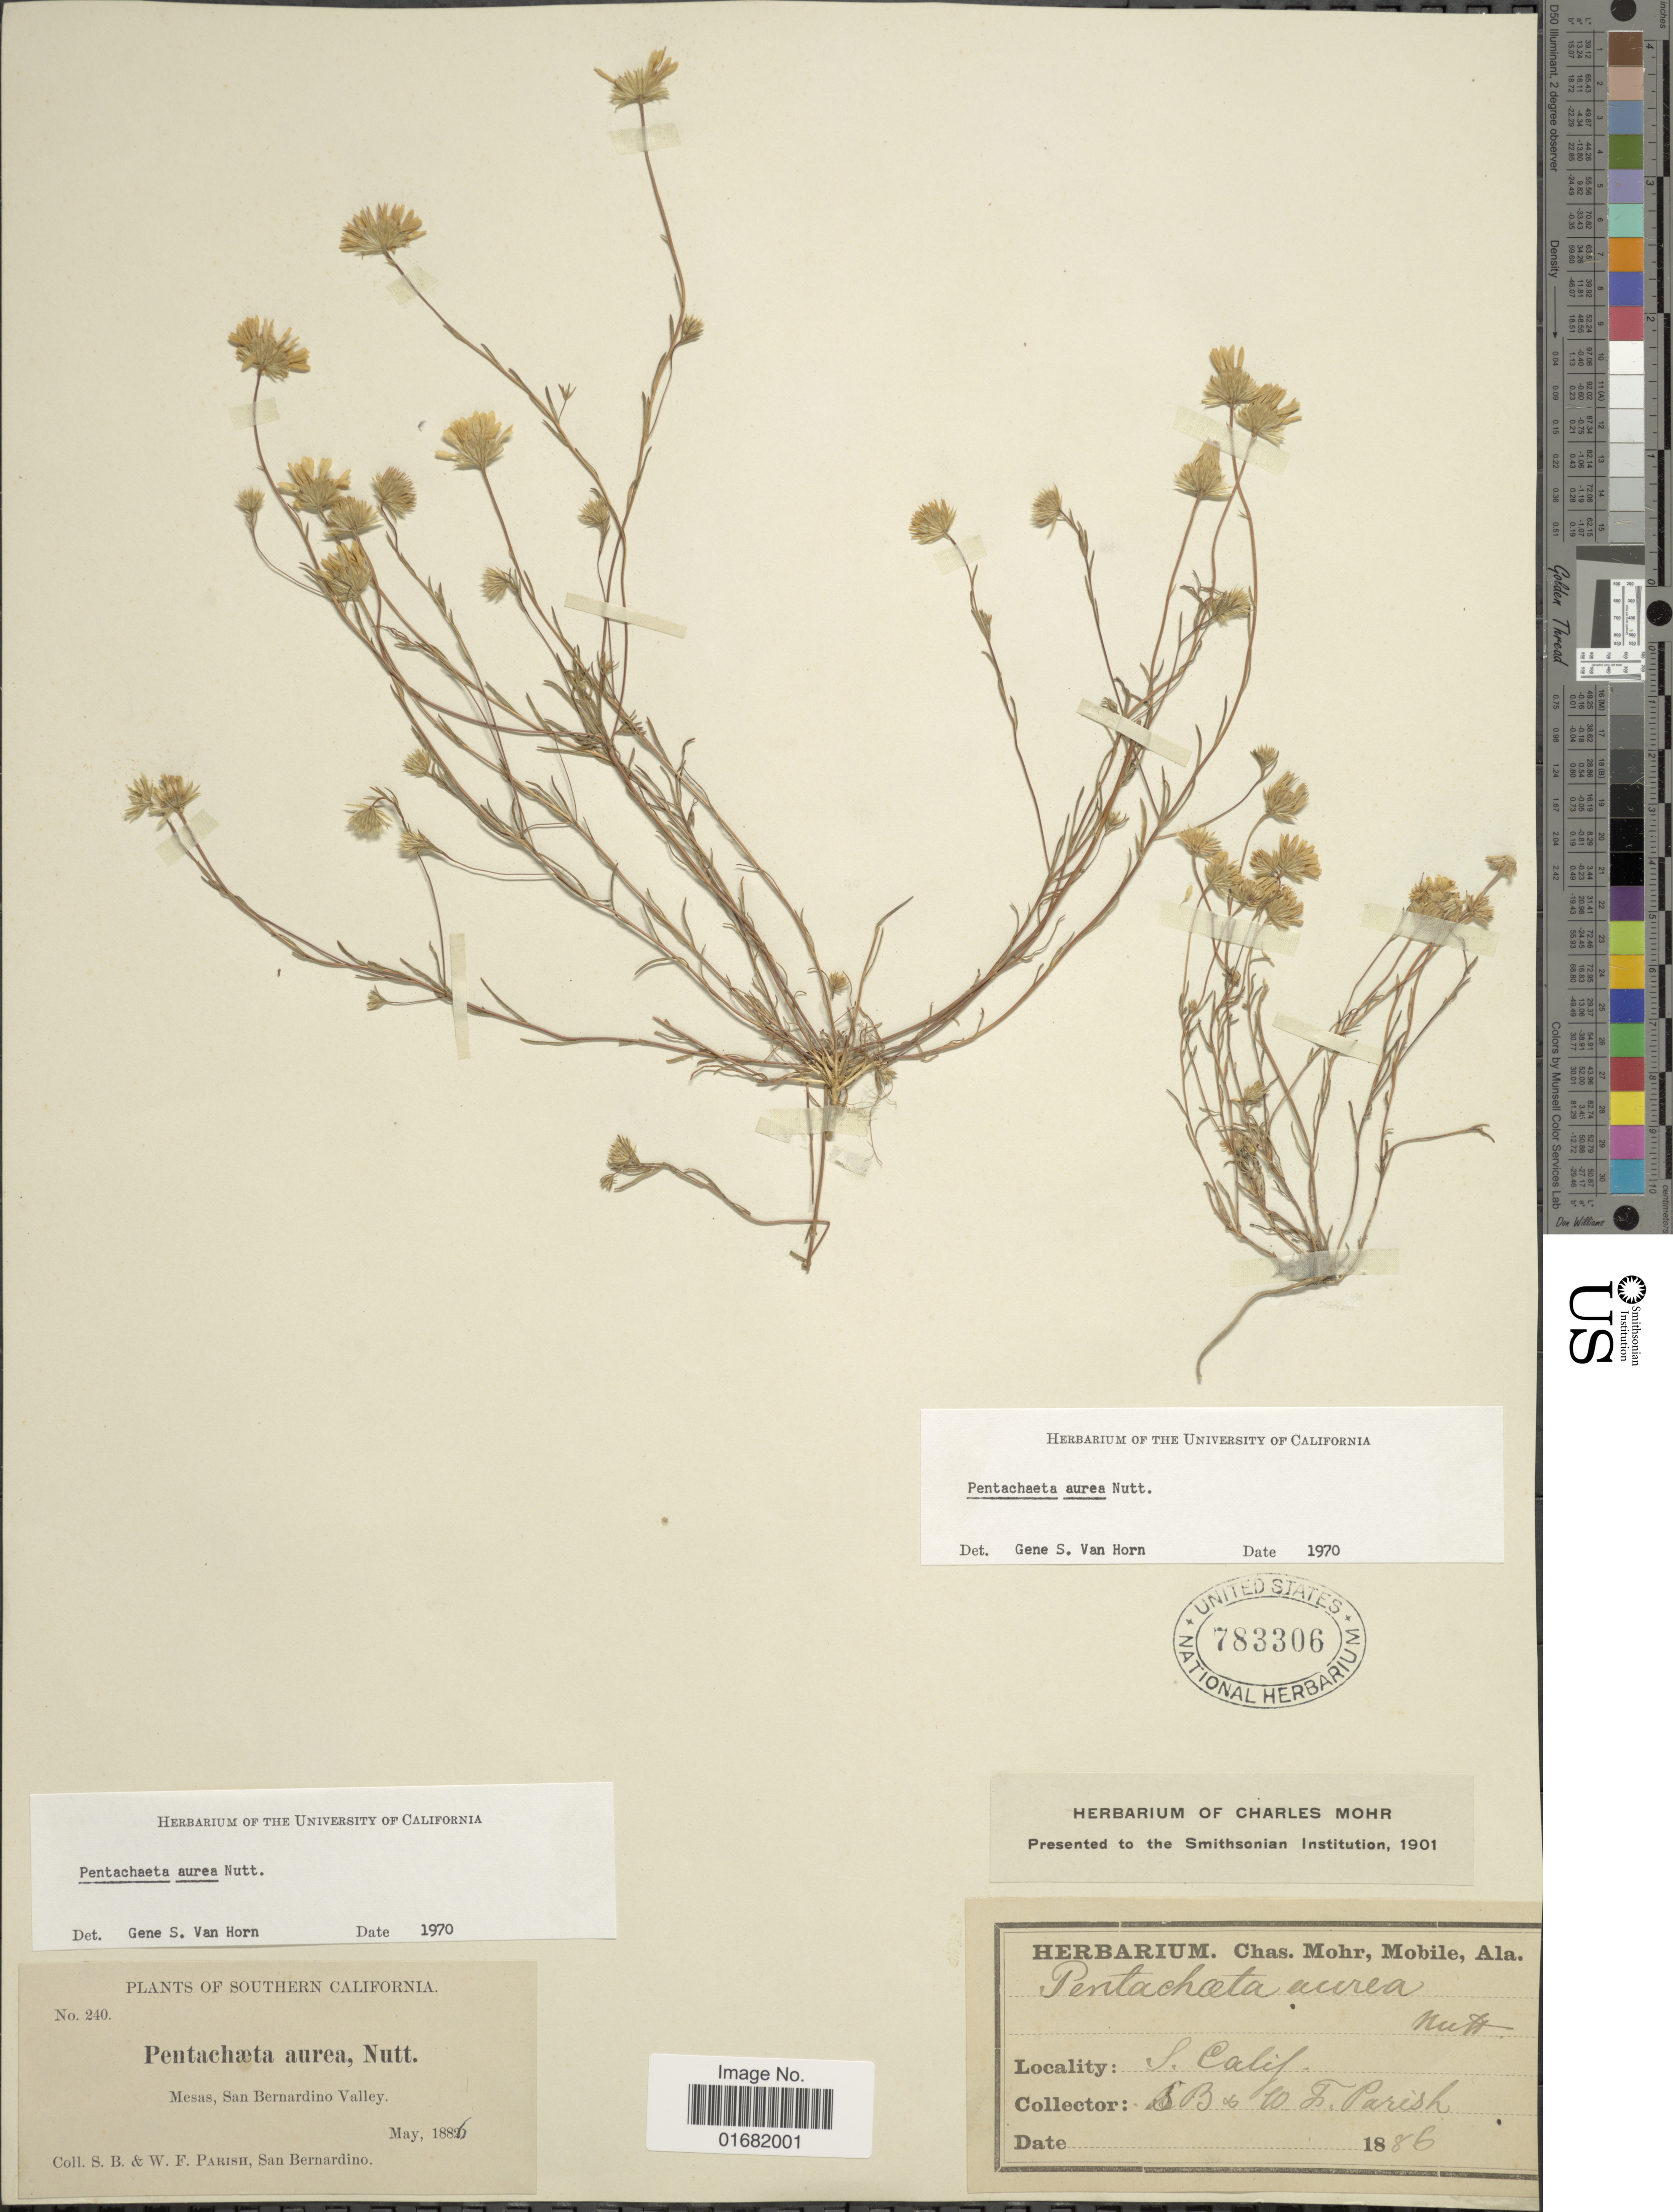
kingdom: Plantae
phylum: Tracheophyta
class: Magnoliopsida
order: Asterales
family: Asteraceae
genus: Pentachaeta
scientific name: Pentachaeta aurea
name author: Nutt.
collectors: S. B. Parish & W. F. Parish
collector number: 240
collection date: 1886-05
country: United States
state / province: California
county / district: San Bernardino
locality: Southern California. Mesas, San Bernardino Valley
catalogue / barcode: US 783306